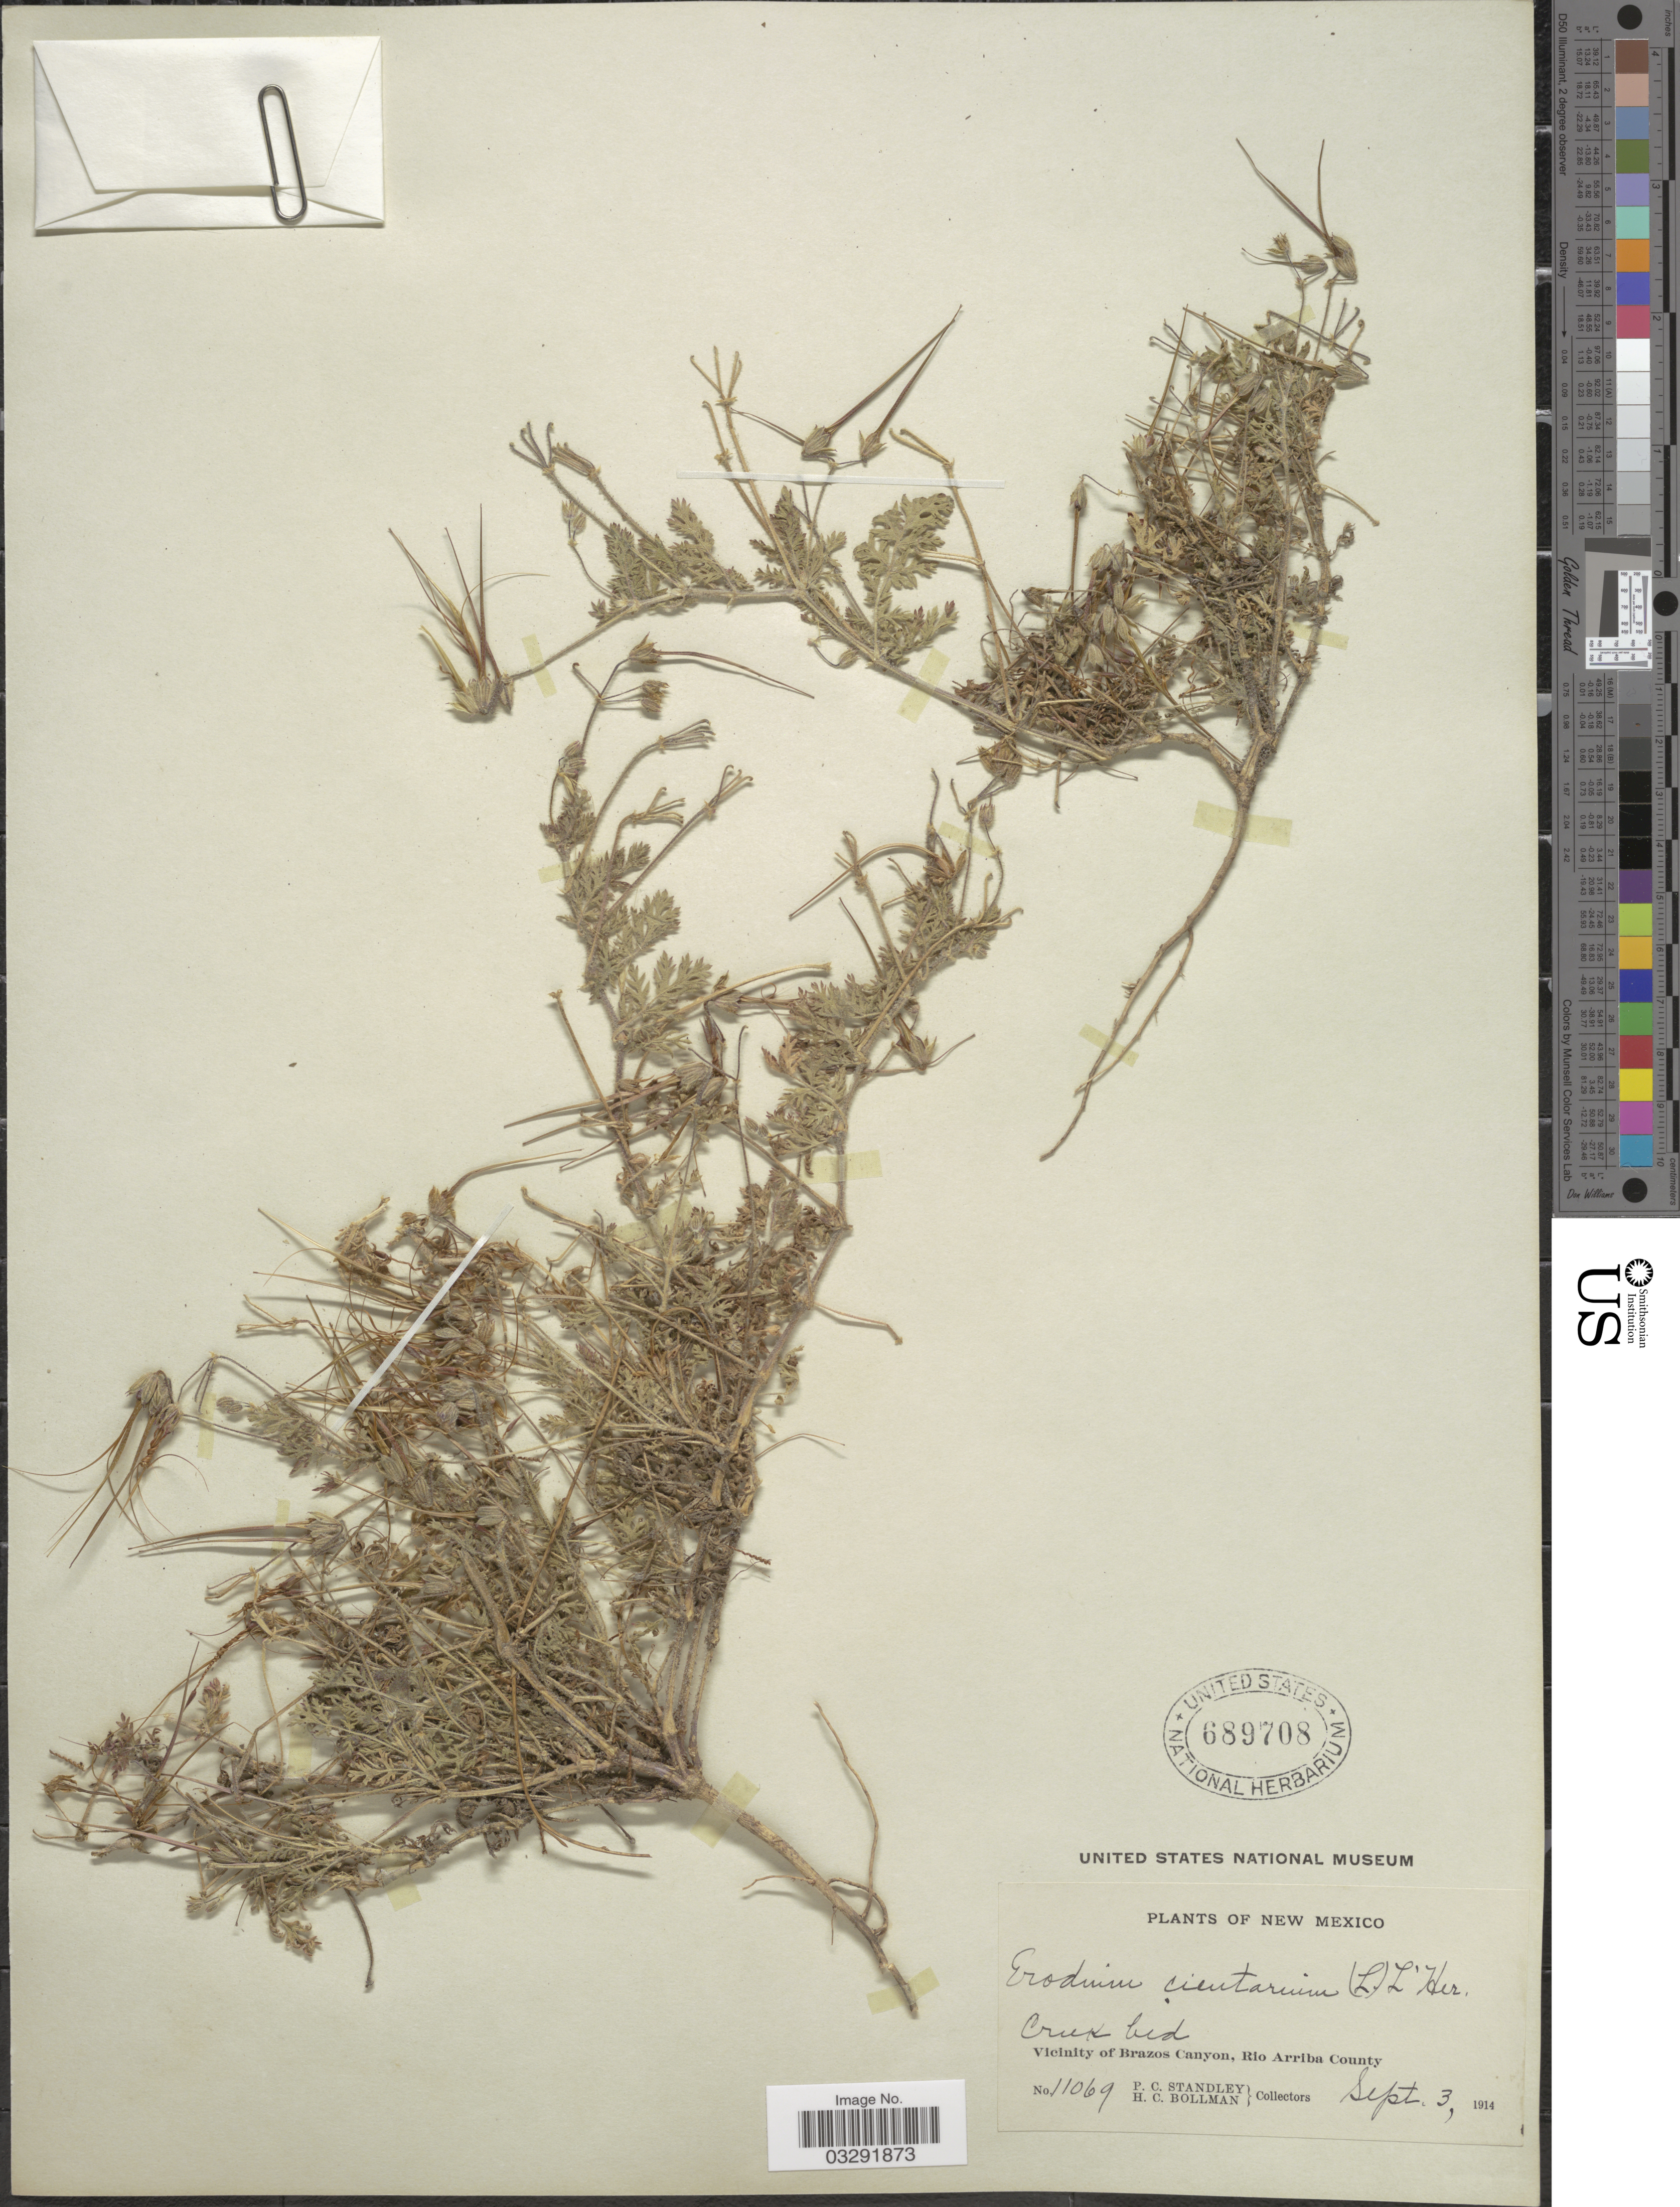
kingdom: Plantae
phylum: Tracheophyta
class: Magnoliopsida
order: Geraniales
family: Geraniaceae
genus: Erodium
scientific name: Erodium cicutarium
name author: (L.) L'Hér.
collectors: P. C. Standley & H. C. Bollman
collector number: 11069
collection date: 1914-09-03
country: United States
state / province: New Mexico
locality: Vicinity of Brazos Canyon, Rio Arriba County.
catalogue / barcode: US 689708